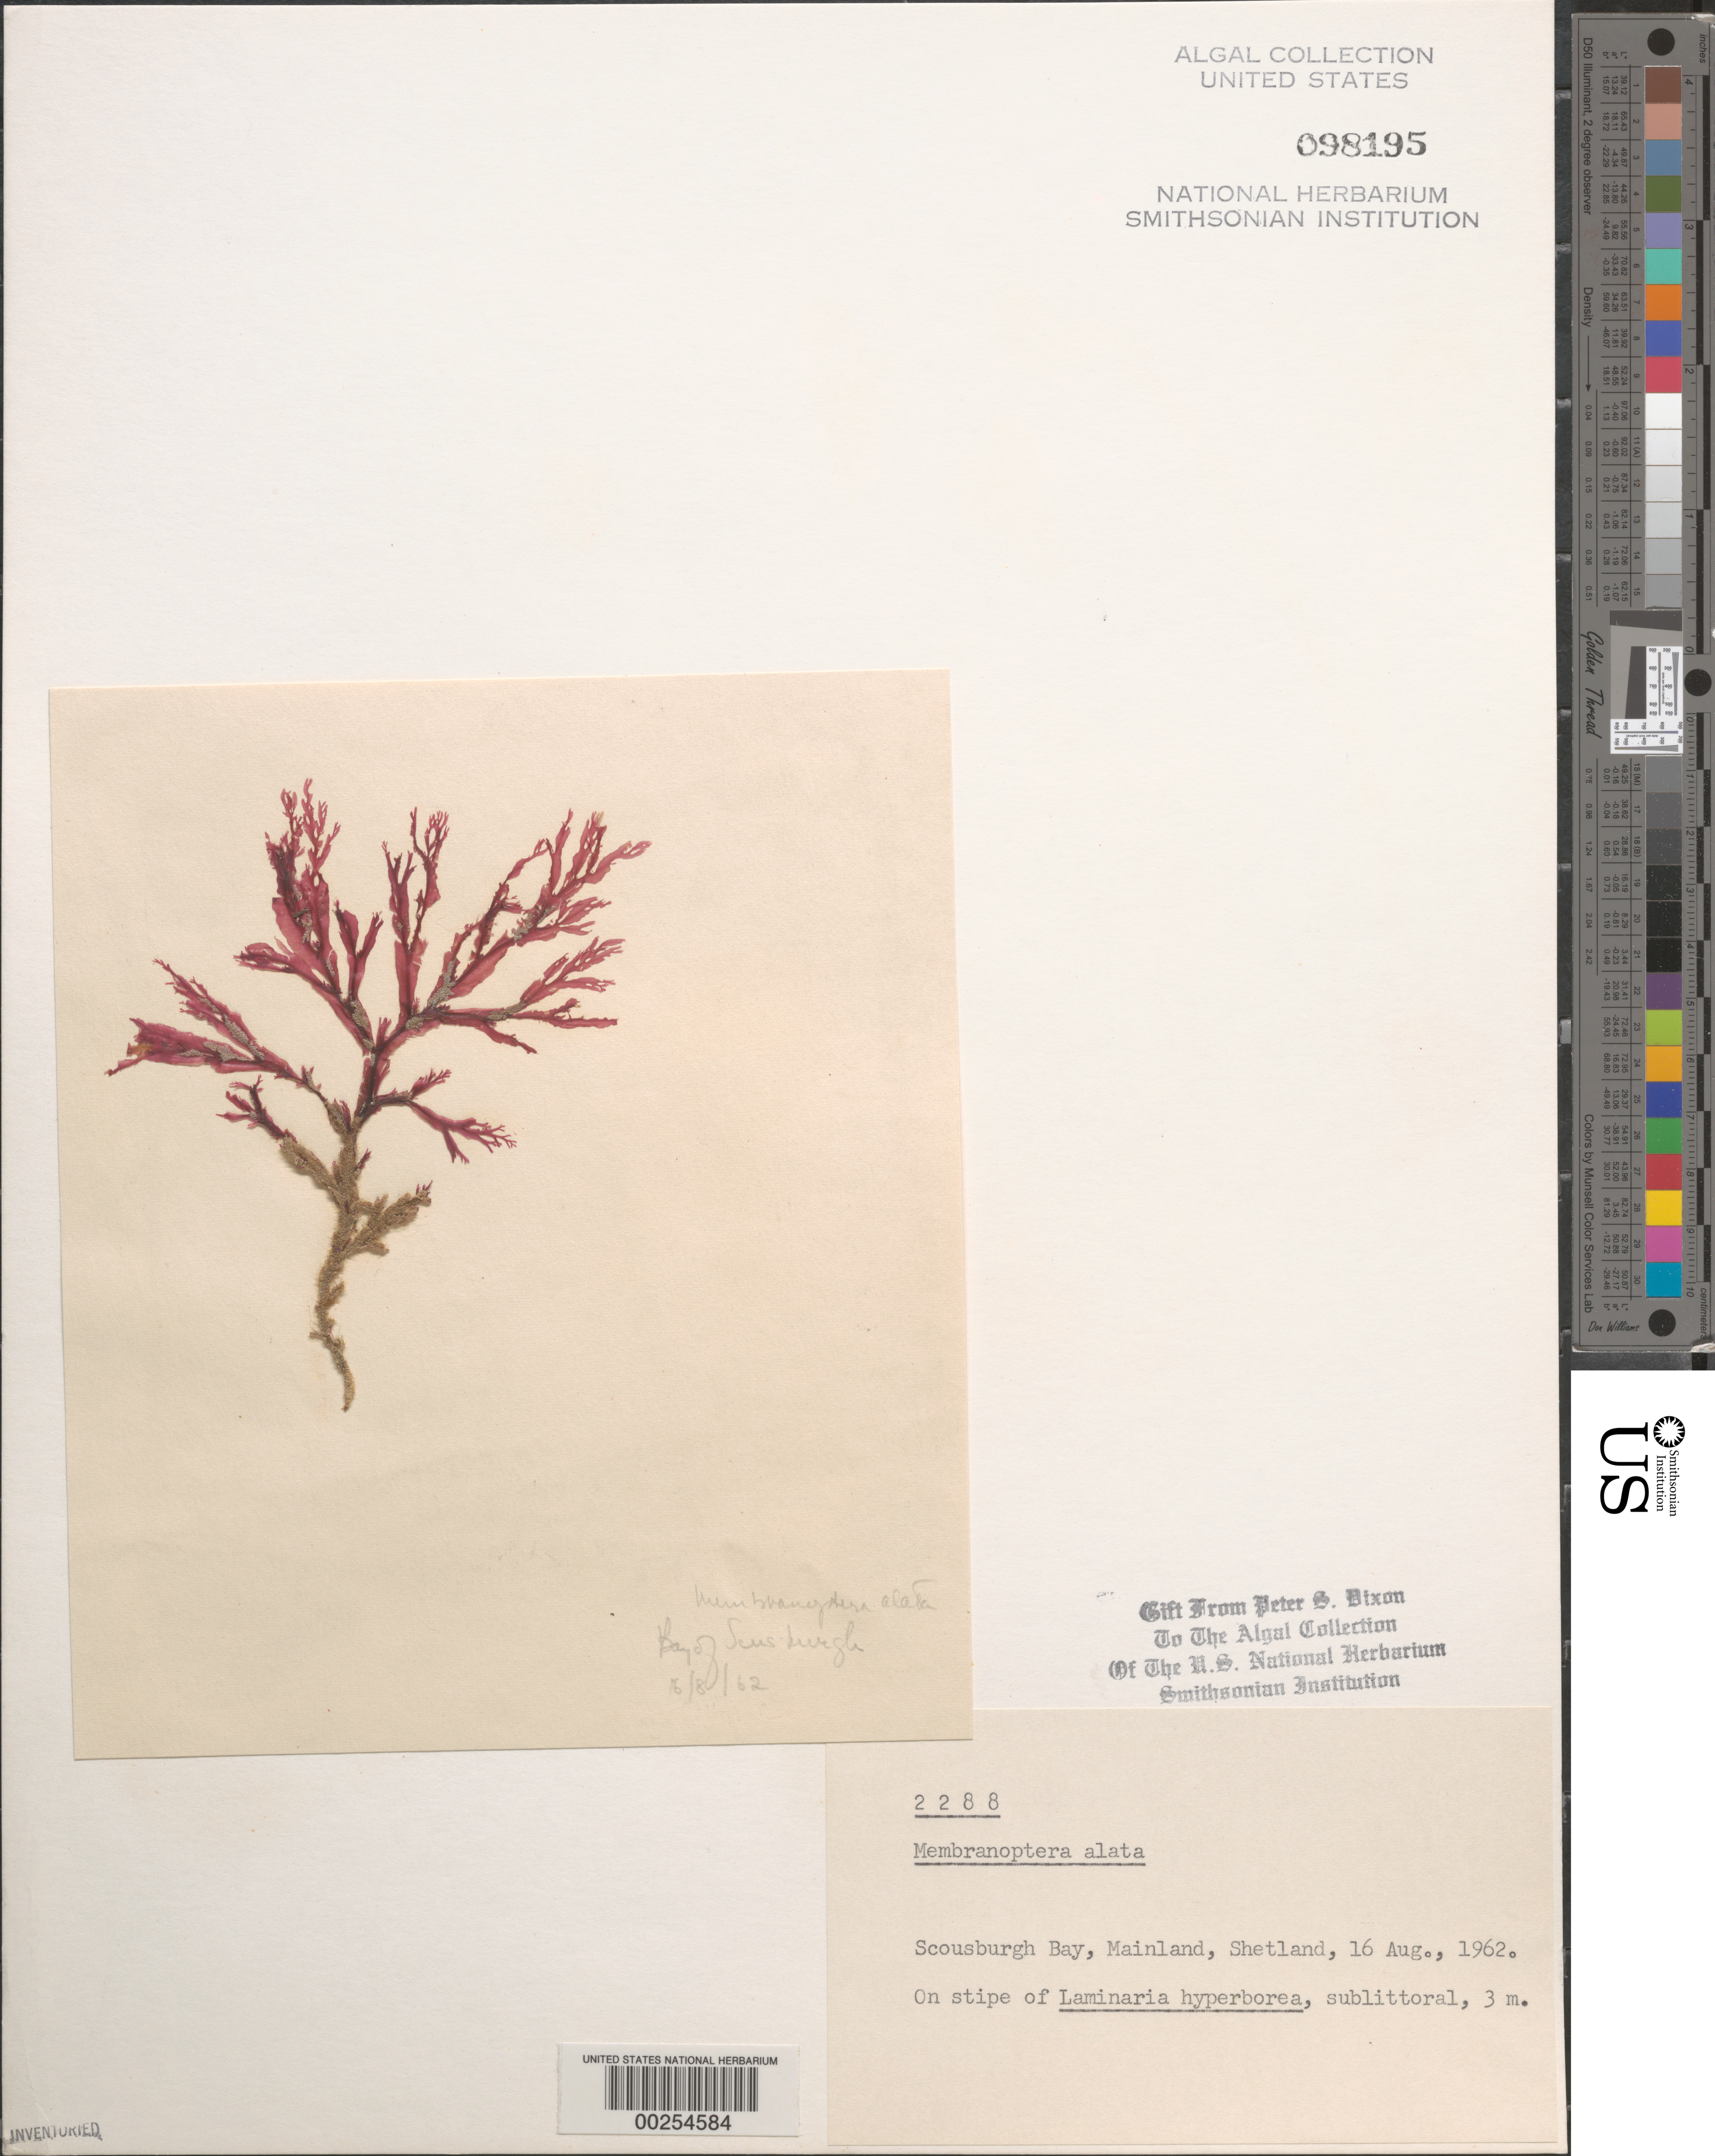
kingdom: Plantae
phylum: Rhodophyta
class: Florideophyceae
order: Ceramiales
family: Delesseriaceae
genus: Membranoptera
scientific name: Membranoptera alata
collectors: P. S. Dixon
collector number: PSD 2288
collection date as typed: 16 Aug 1962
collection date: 1962-08-16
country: United Kingdom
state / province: Scotland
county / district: Shetland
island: Mainland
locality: Scousburgh Bay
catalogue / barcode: US 98195